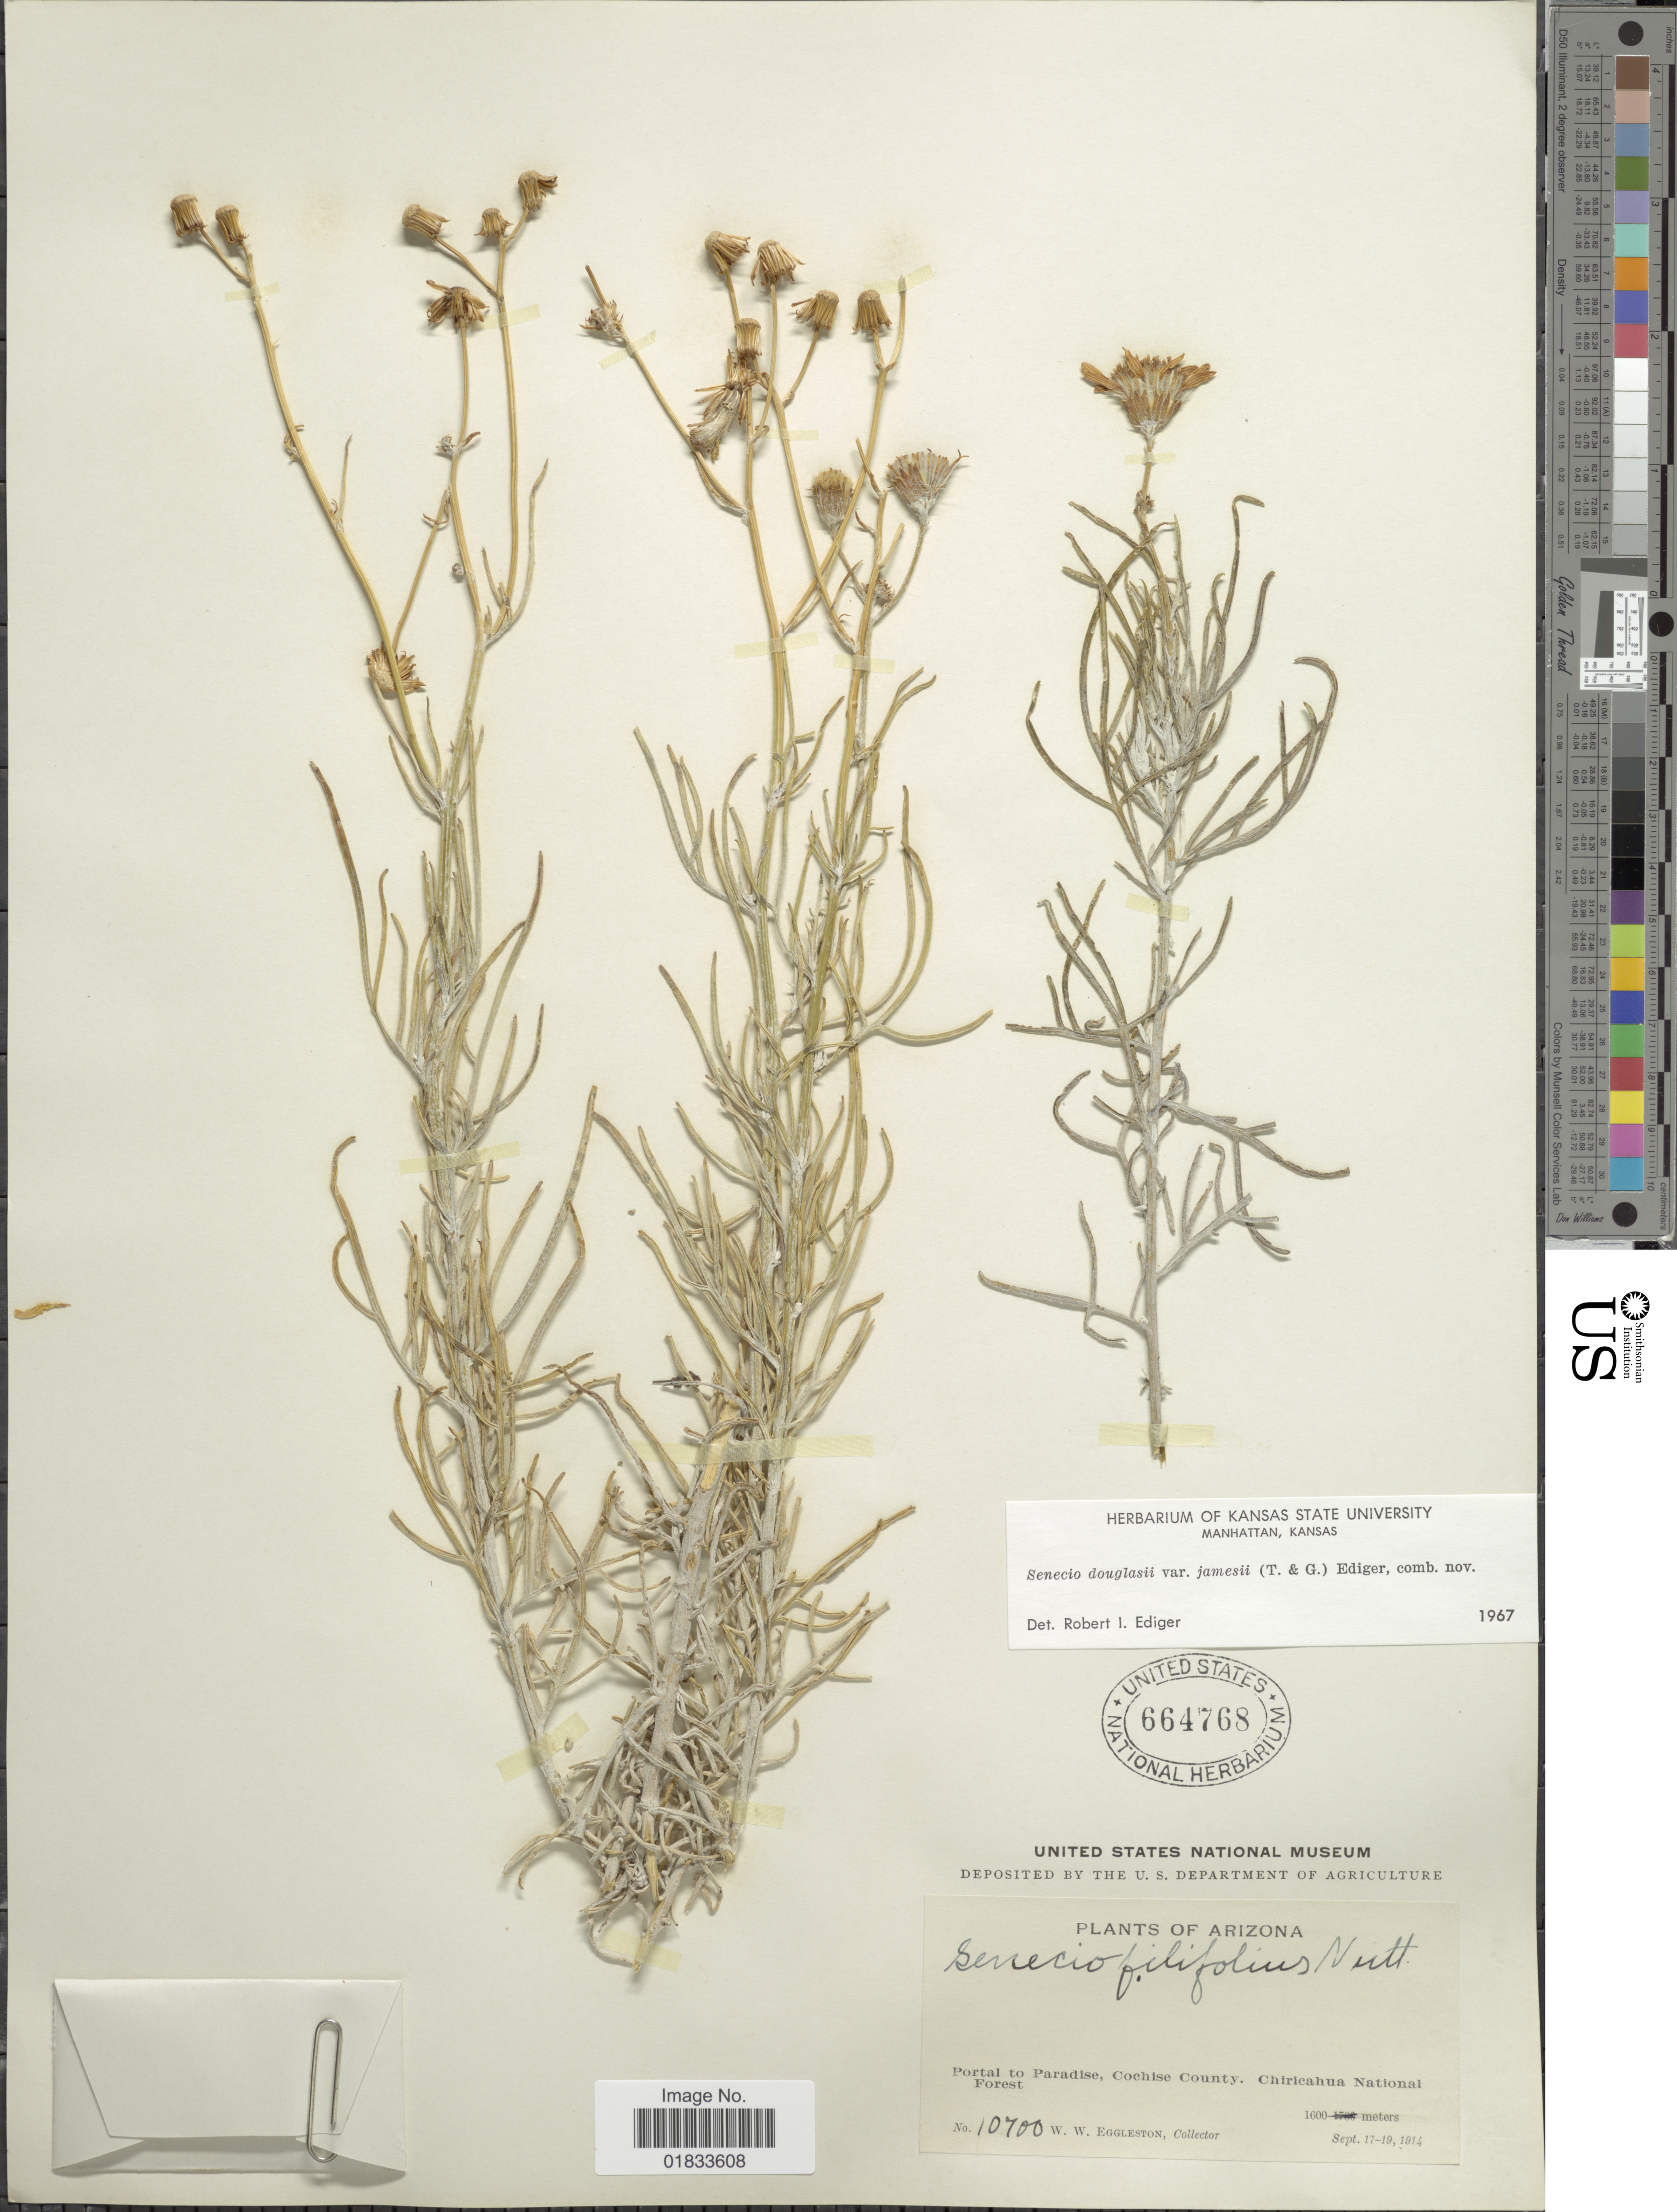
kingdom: Plantae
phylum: Tracheophyta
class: Magnoliopsida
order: Asterales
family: Asteraceae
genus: Senecio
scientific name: Senecio flaccidus var. flaccidus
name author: Less.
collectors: W. W. Eggleston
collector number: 10700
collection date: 1914-09-17/1914-09-19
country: United States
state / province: Arizona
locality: Portal to Paradise, Cochise County, Chiricahua National Forest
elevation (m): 1600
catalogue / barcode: US 664768